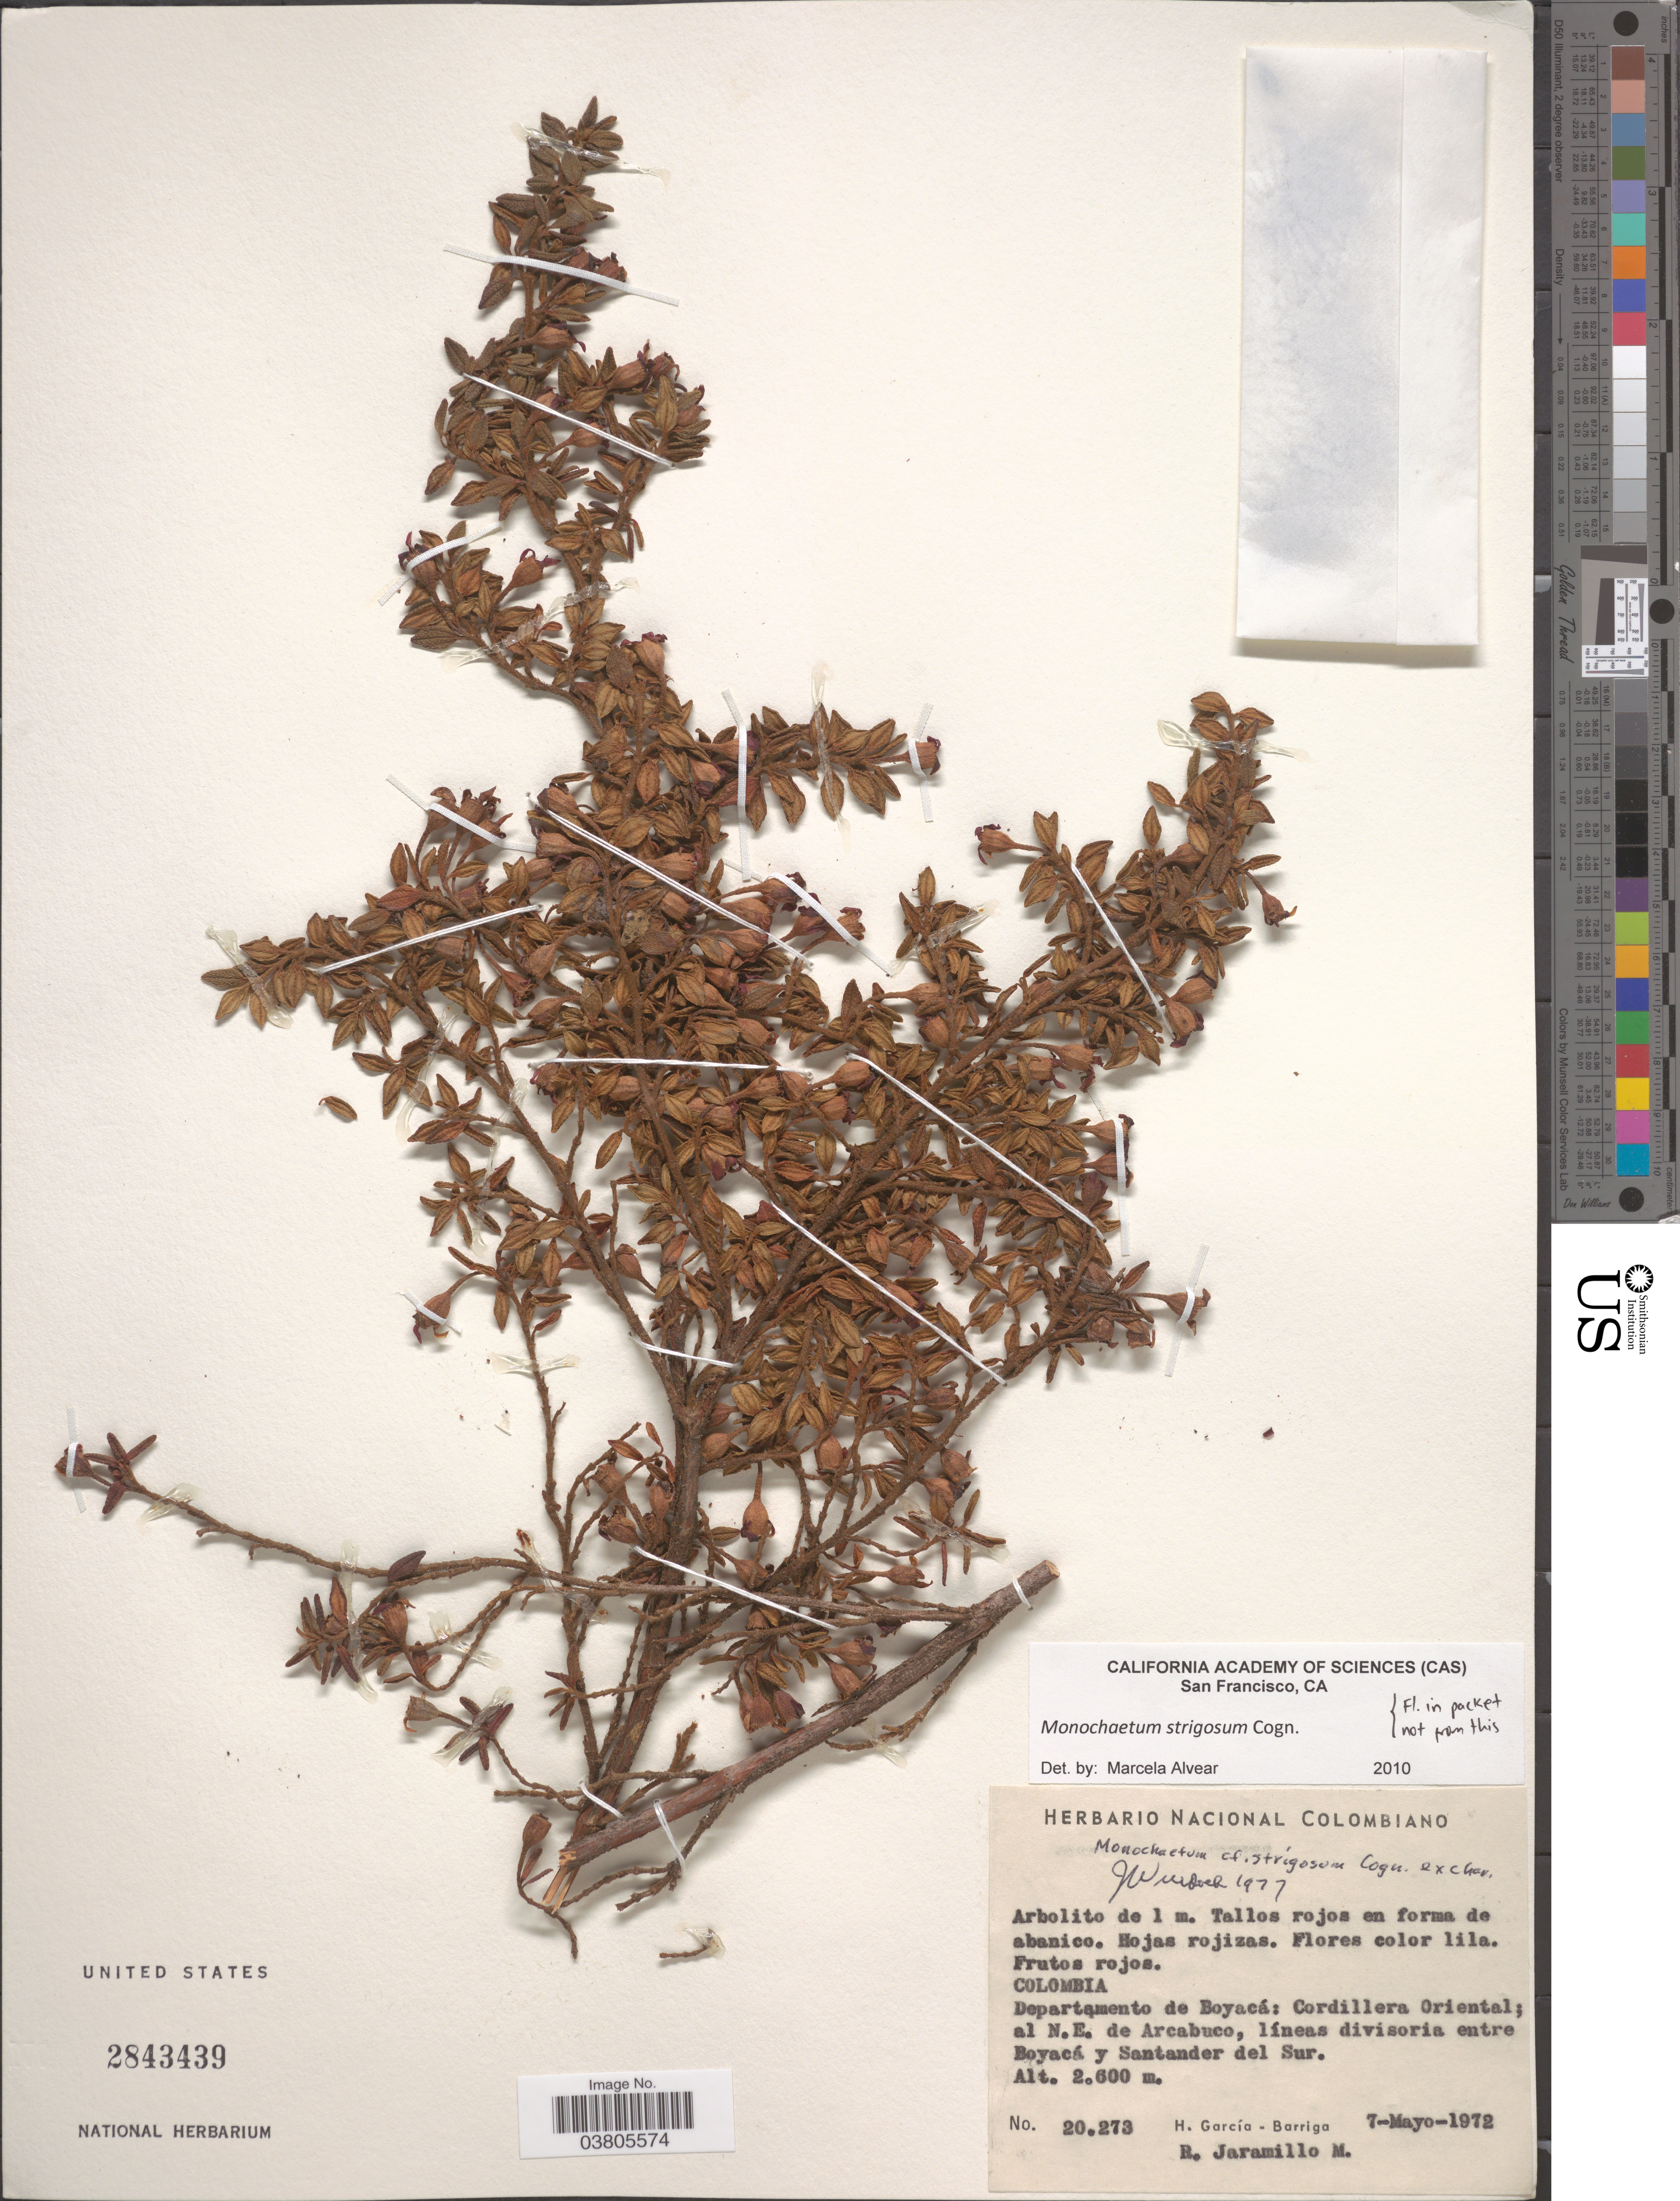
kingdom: Plantae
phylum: Tracheophyta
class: Magnoliopsida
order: Myrtales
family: Melastomataceae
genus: Monochaetum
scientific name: Monochaetum strigosum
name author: Cogn.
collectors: H. García Barriga & R. Jaramillo M.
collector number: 20273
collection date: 1972-05-07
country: Colombia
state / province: Boyacá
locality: Departamento de Boyacá: Cordillera Oriental; al N.E. de Arcabuco, líneas divisoria entre Boyacá y Santander del Sur.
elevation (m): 2600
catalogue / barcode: US 2843439